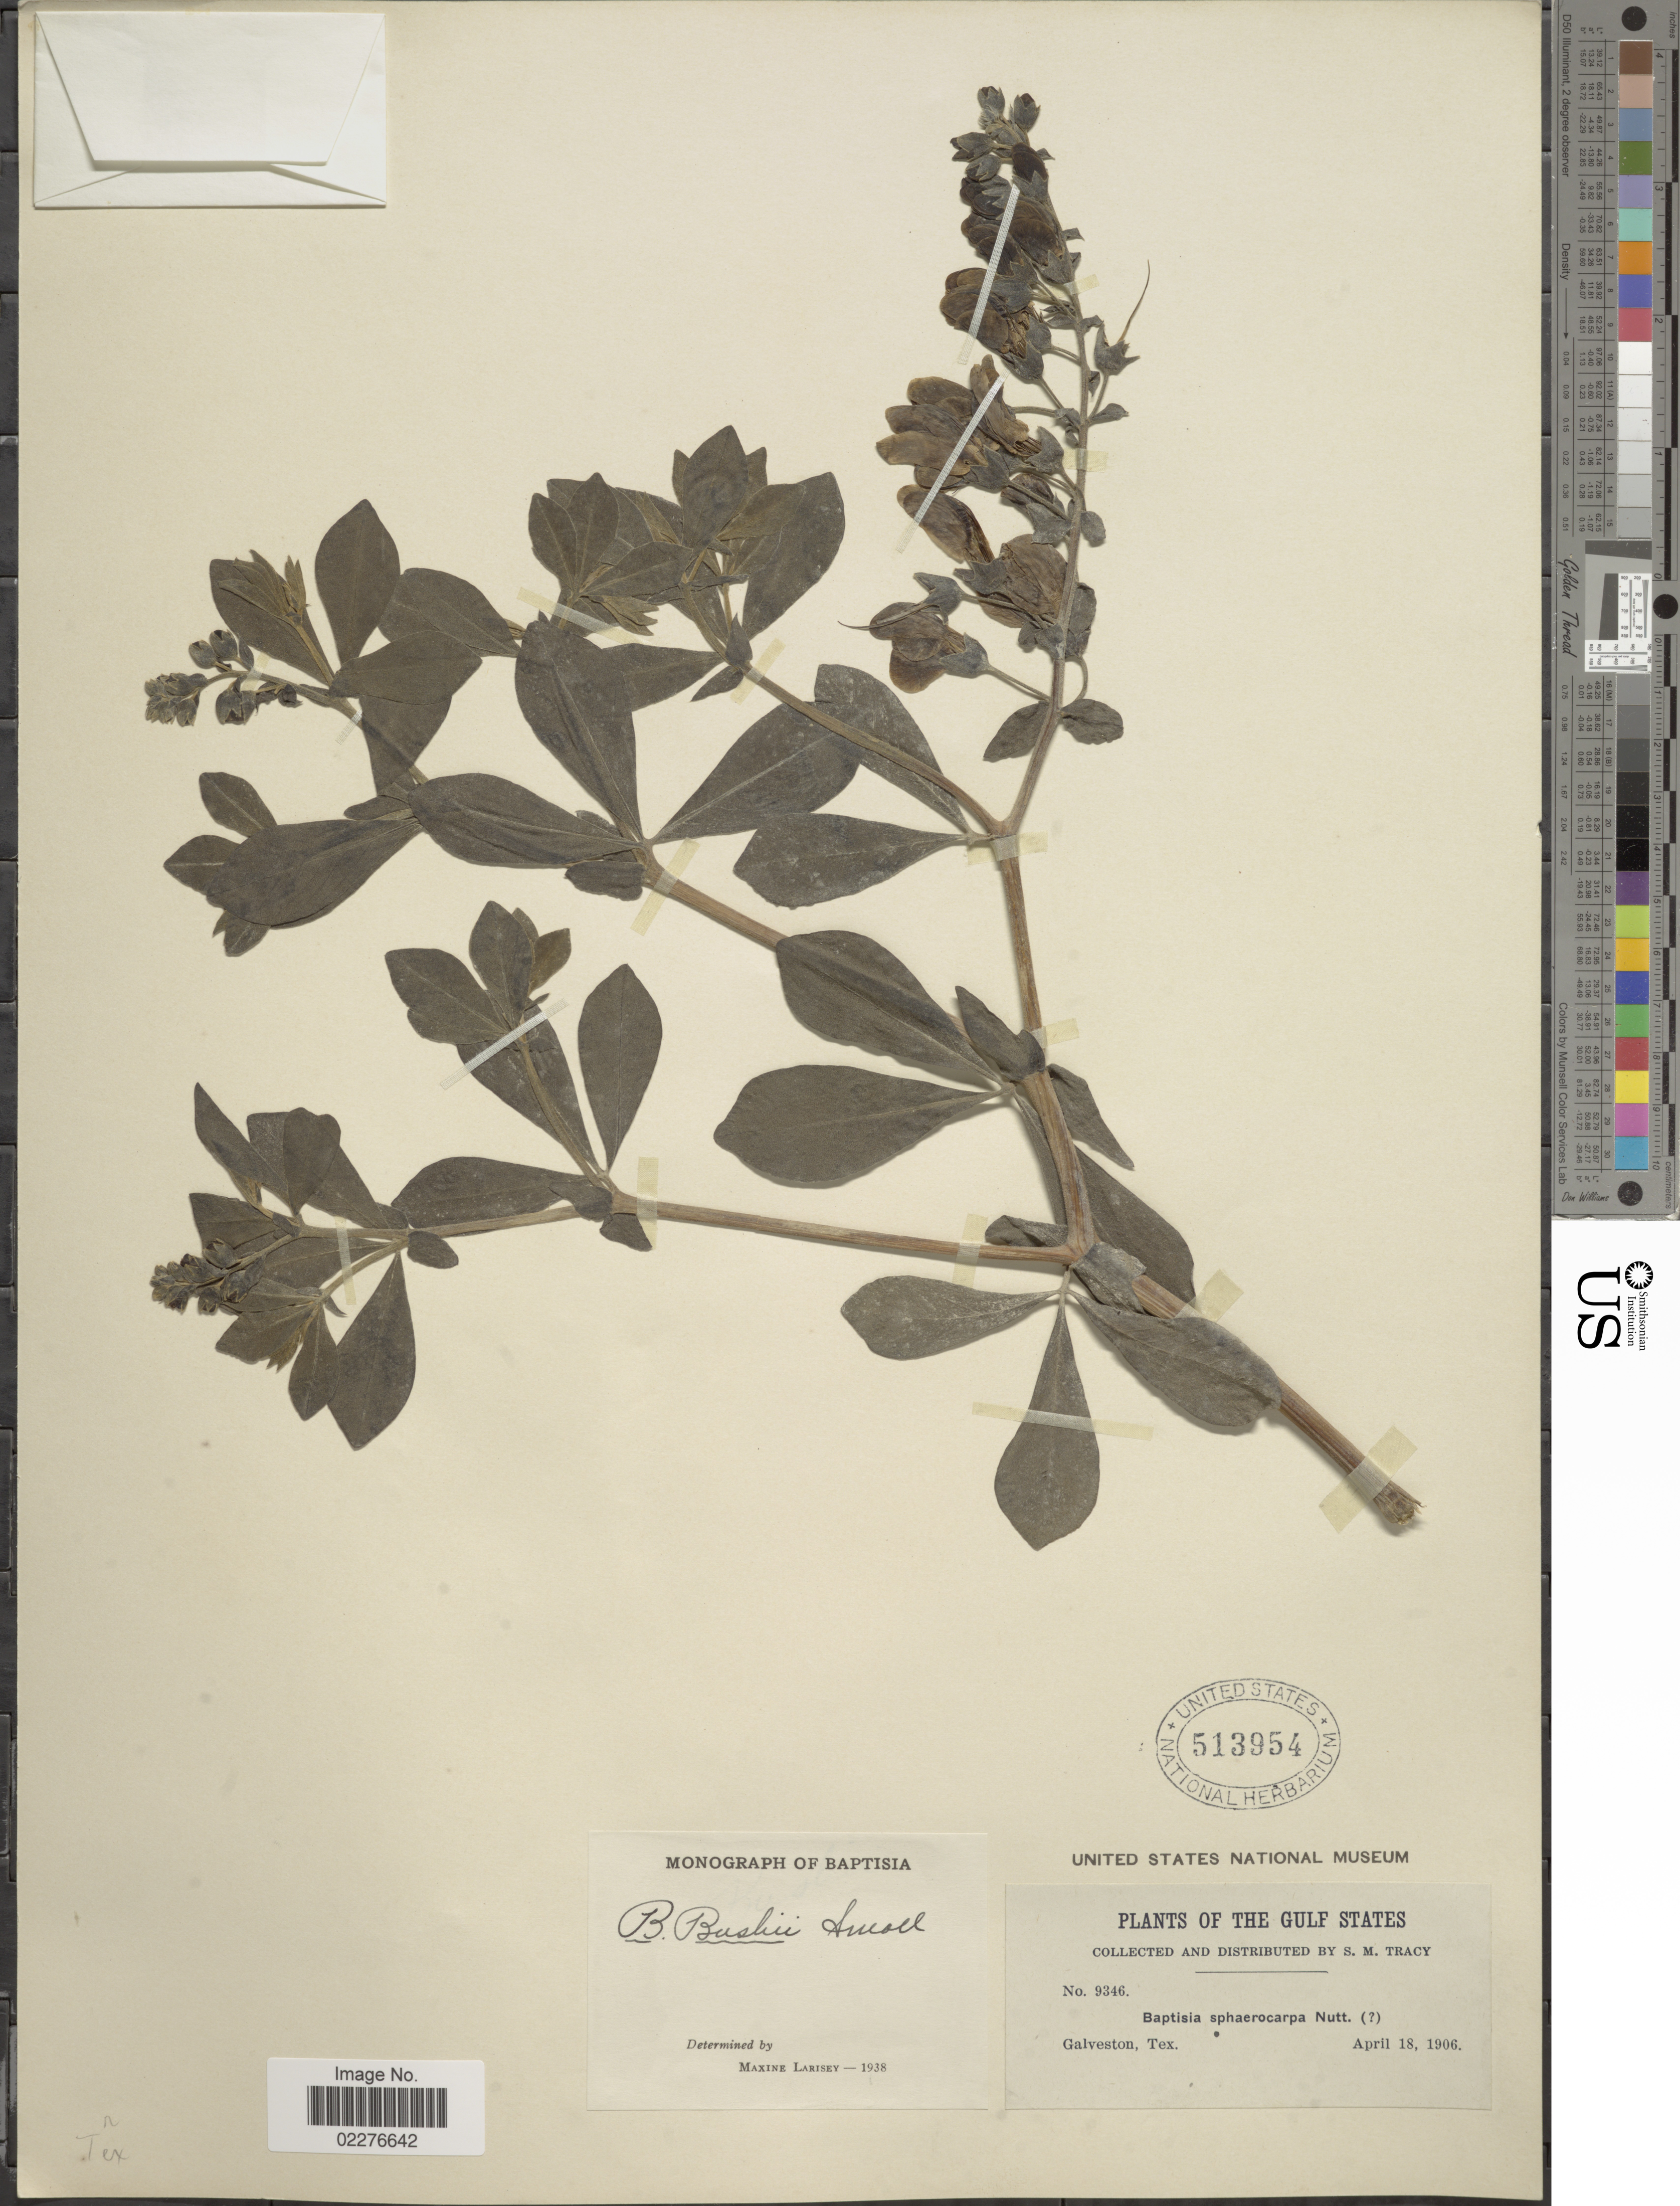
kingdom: Plantae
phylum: Tracheophyta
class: Magnoliopsida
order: Fabales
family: Fabaceae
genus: Baptisia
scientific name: Baptisia laevicaulis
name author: (Canby) Small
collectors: S. M. Tracy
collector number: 9346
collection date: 1906-04-18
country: United States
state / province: Texas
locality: The Gulf States, Galveston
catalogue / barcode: US 513954